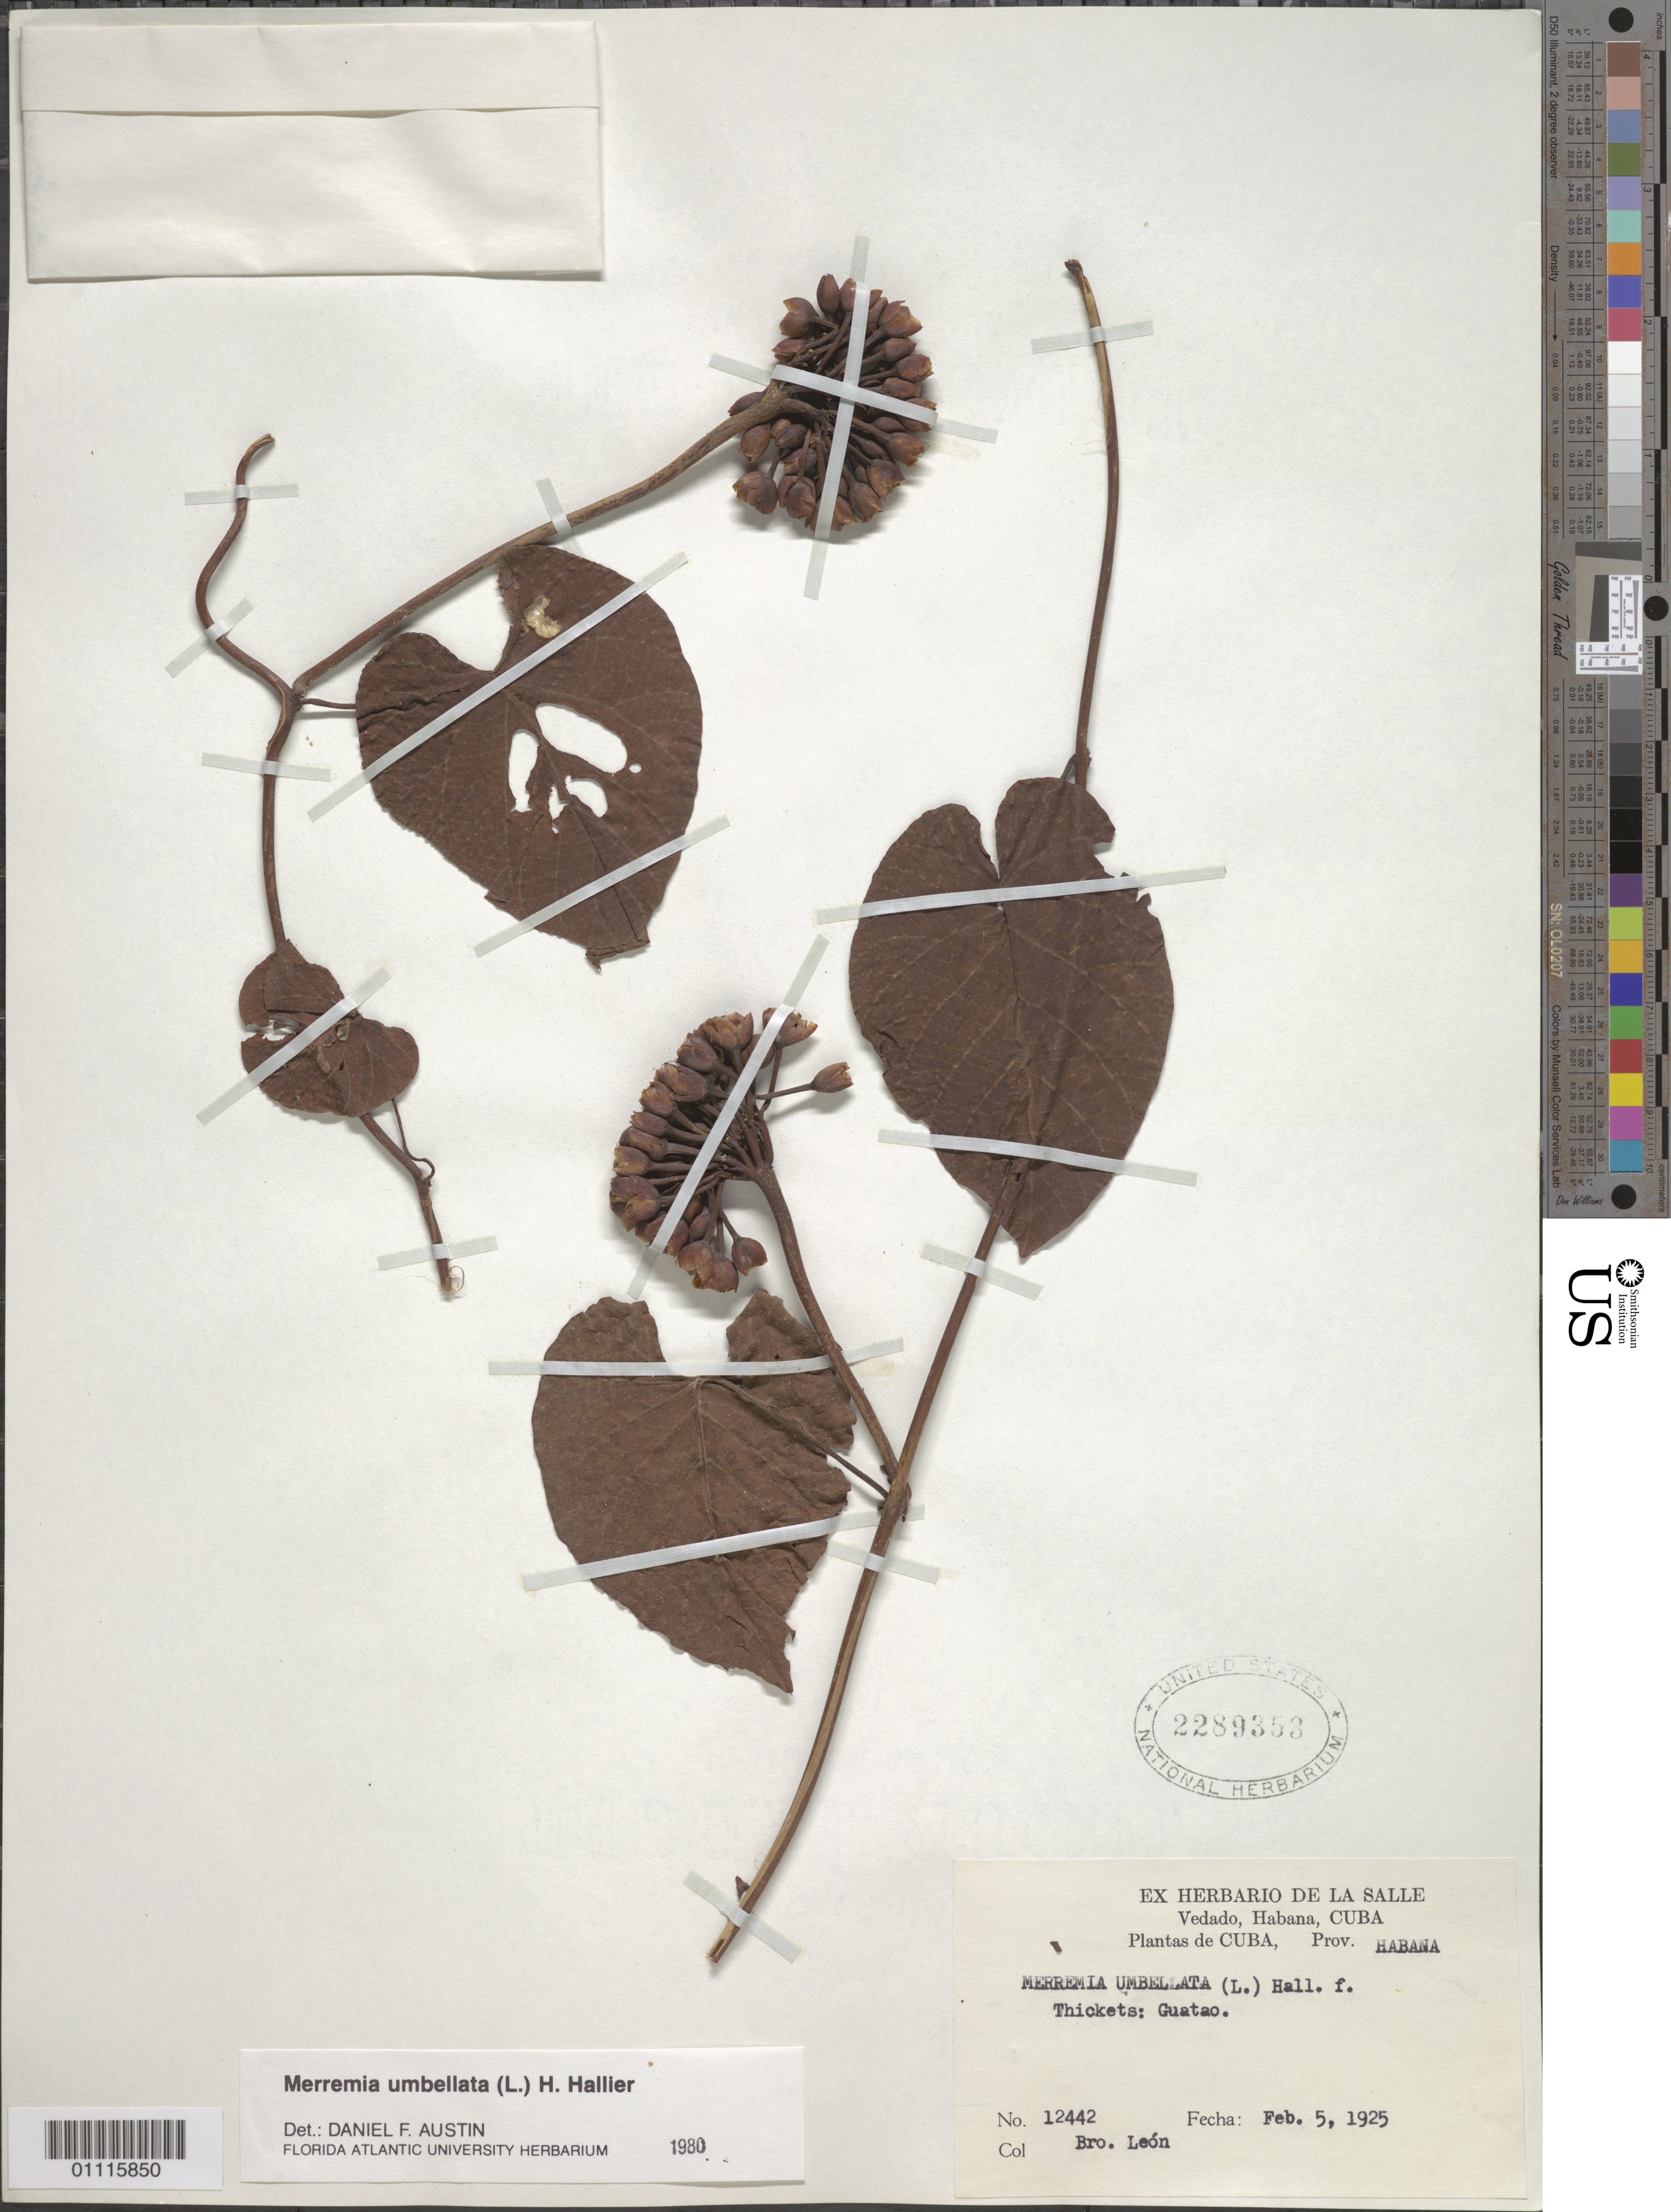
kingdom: Plantae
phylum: Tracheophyta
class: Magnoliopsida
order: Solanales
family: Convolvulaceae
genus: Camonea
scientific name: Camonea umbellata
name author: (L.) A. R. Simões & Staples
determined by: Strong, Mark T., (BOT), Smithsonian Institution - National Museum of Natural History (UNITED STATES)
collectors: Bro. León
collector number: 12442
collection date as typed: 05 Feb 1925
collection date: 1925-02-05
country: Cuba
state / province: La Habana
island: Cuba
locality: Thickets: Guatao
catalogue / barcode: US 2289353